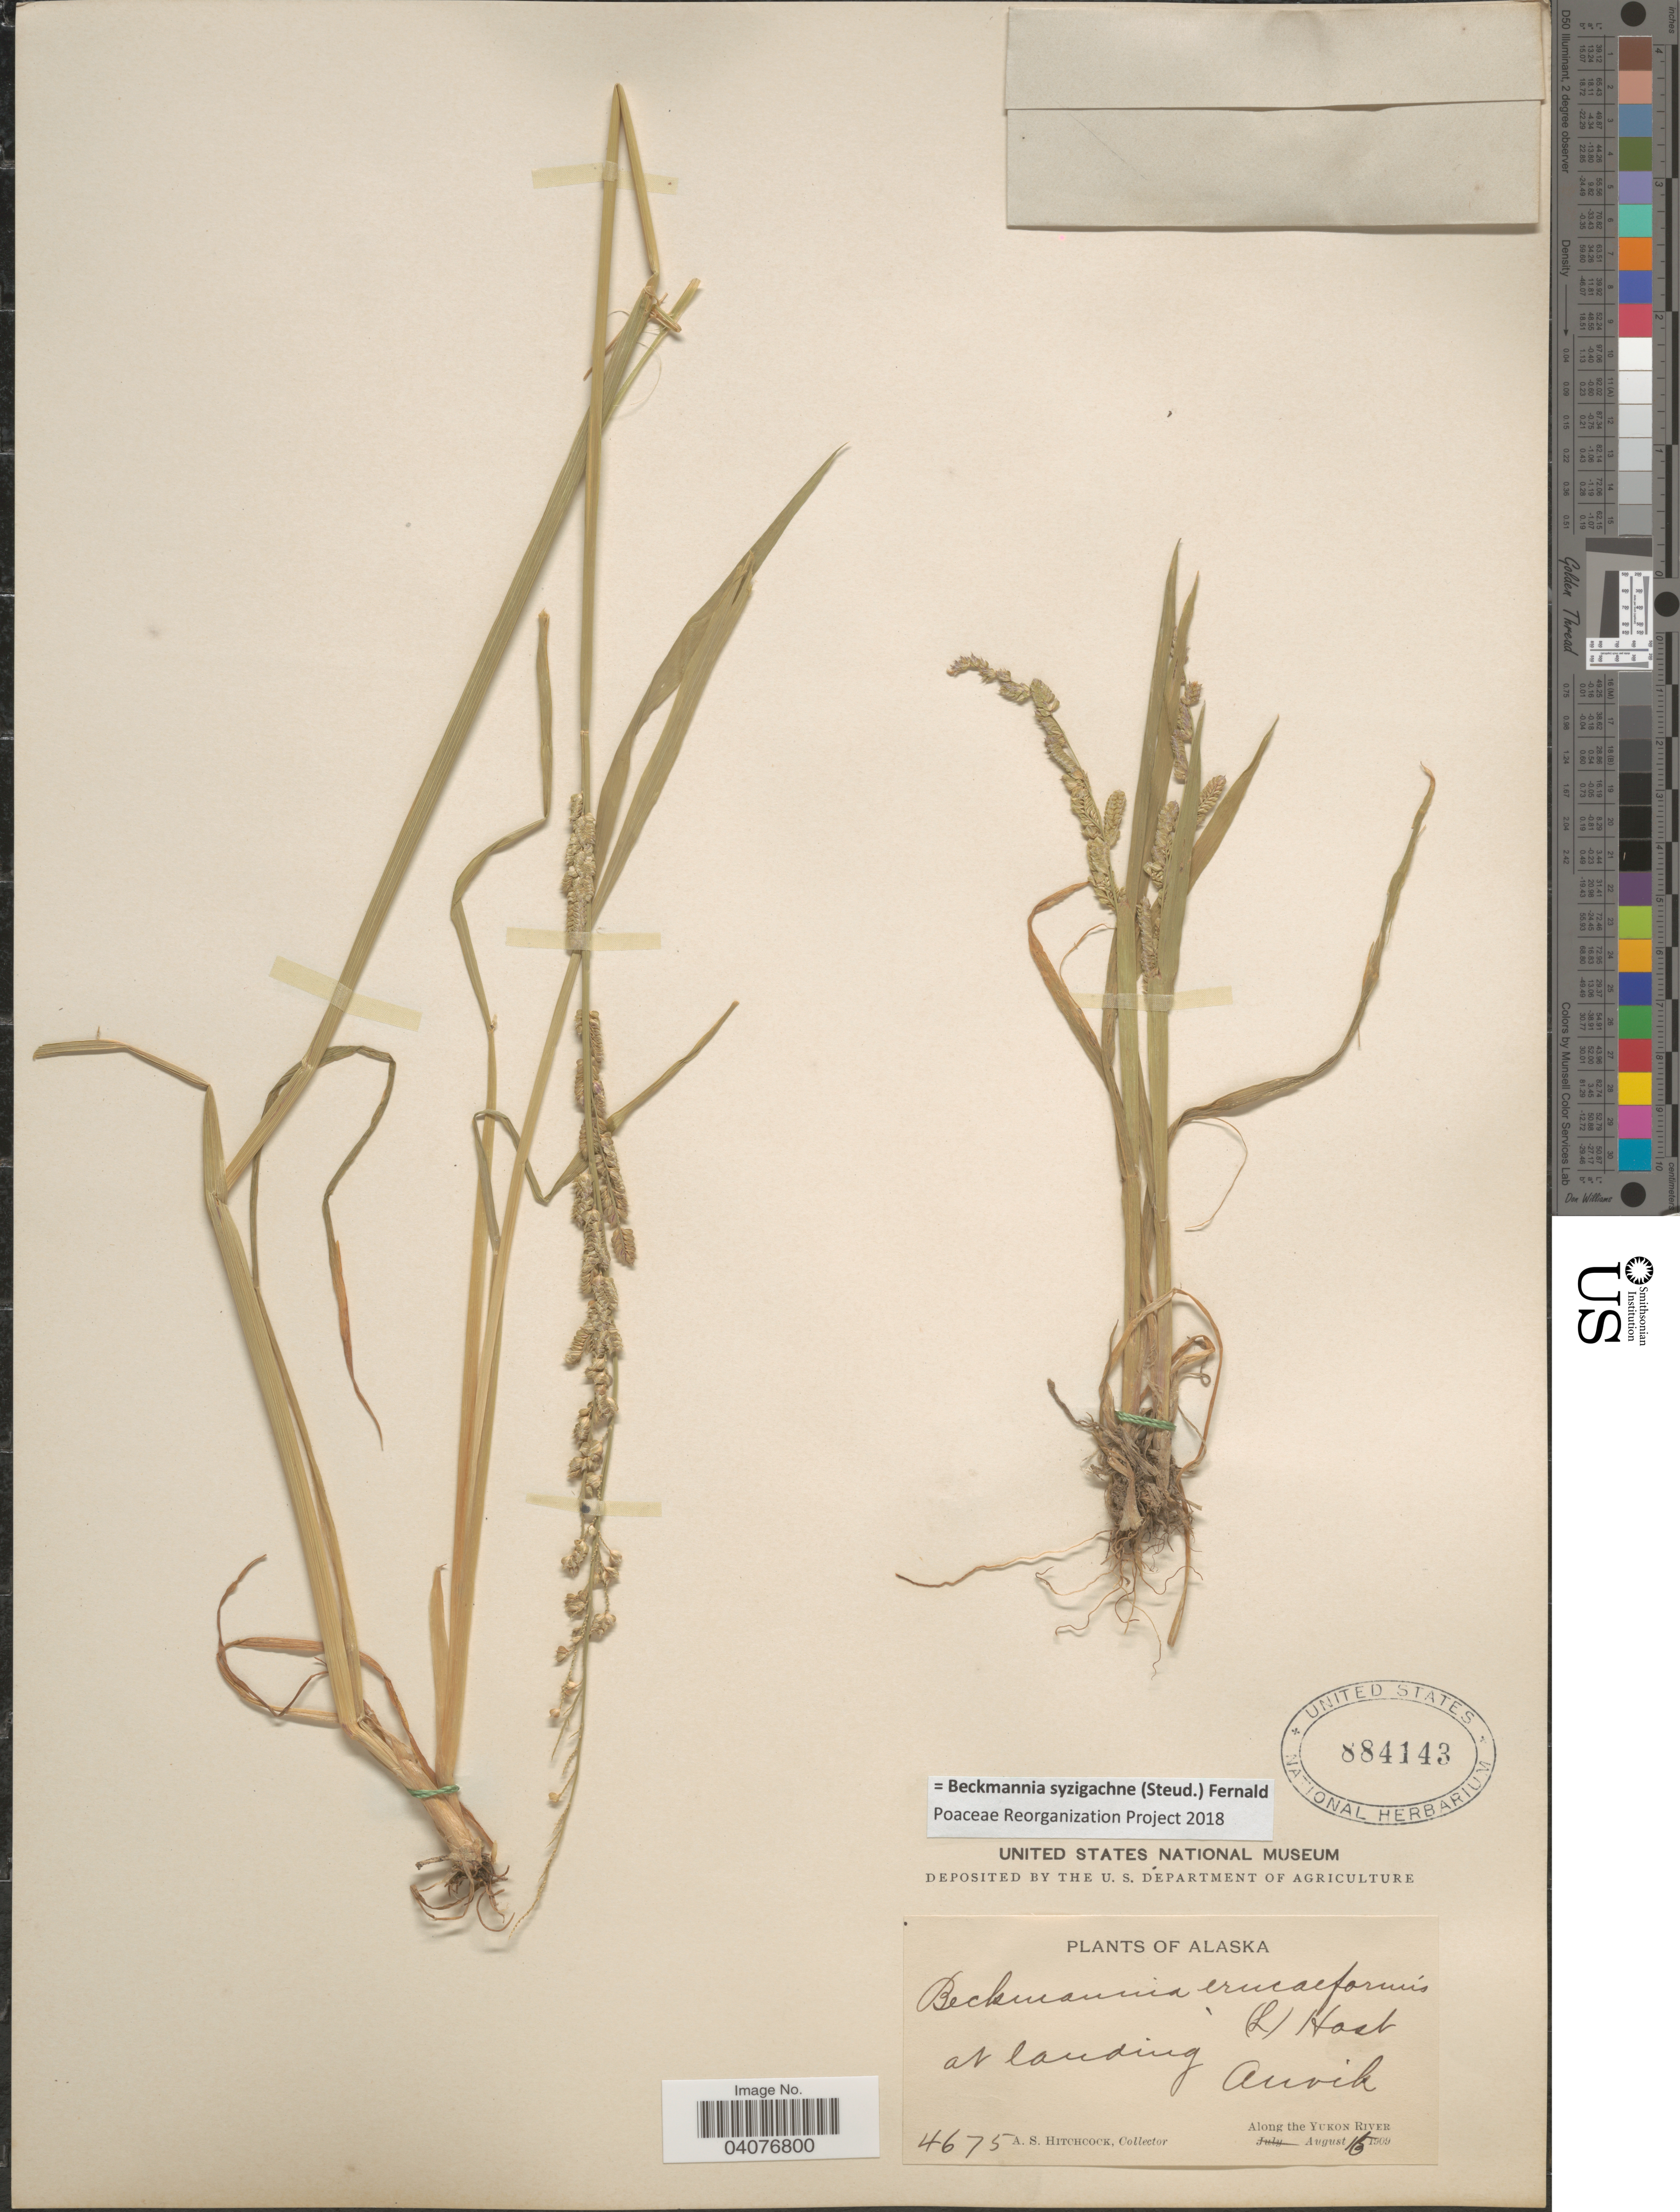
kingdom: Plantae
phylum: Tracheophyta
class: Liliopsida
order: Poales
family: Poaceae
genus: Beckmannia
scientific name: Beckmannia syzigachne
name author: (Steud.) Fernald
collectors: A. S. Hitchcock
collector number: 4675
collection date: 1909-08-16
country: United States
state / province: Alaska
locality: At landing Anvik. Along the Yukon River.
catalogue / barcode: US 884143